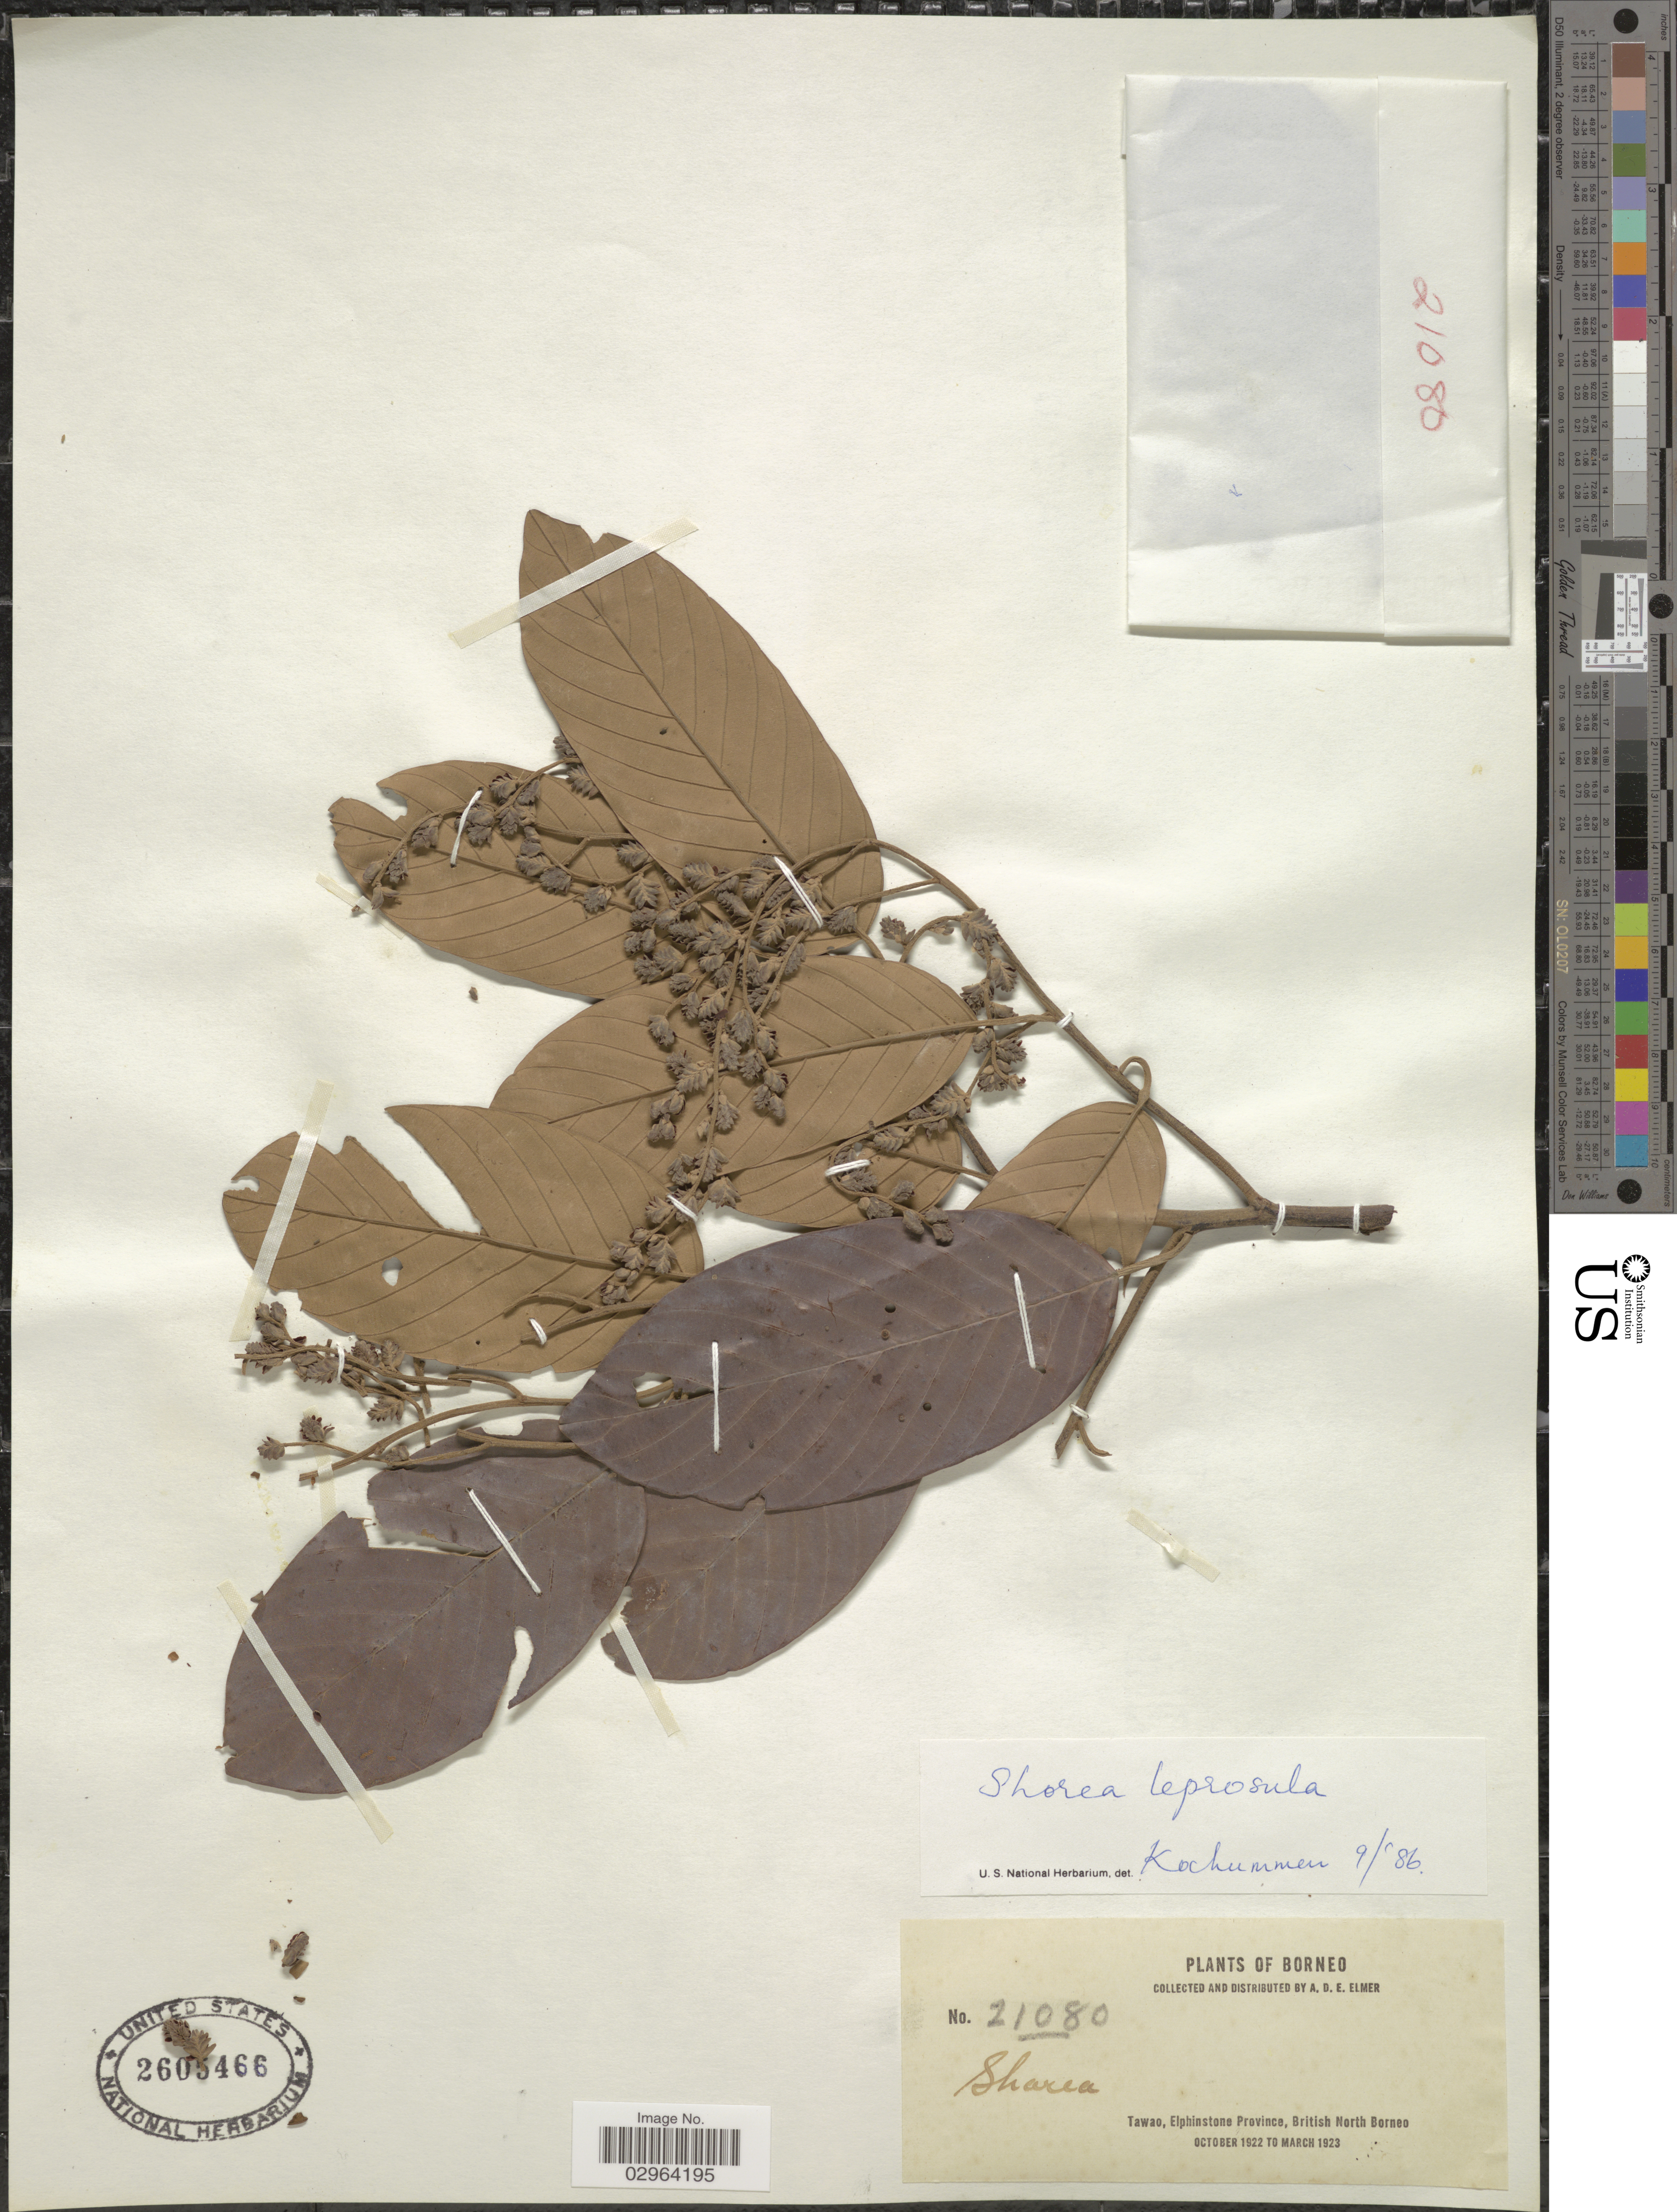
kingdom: Plantae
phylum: Tracheophyta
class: Magnoliopsida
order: Malvales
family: Dipterocarpaceae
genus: Rubroshorea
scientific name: Rubroshorea leprosula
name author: (Miq.) P.S. Ashton & J. Heck.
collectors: A. D. E. Elmer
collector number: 21080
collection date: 1922-10/1923-03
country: Malaysia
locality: Borneo. Tawao, Elphinstone Province, British North Borneo.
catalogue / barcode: US 2605466